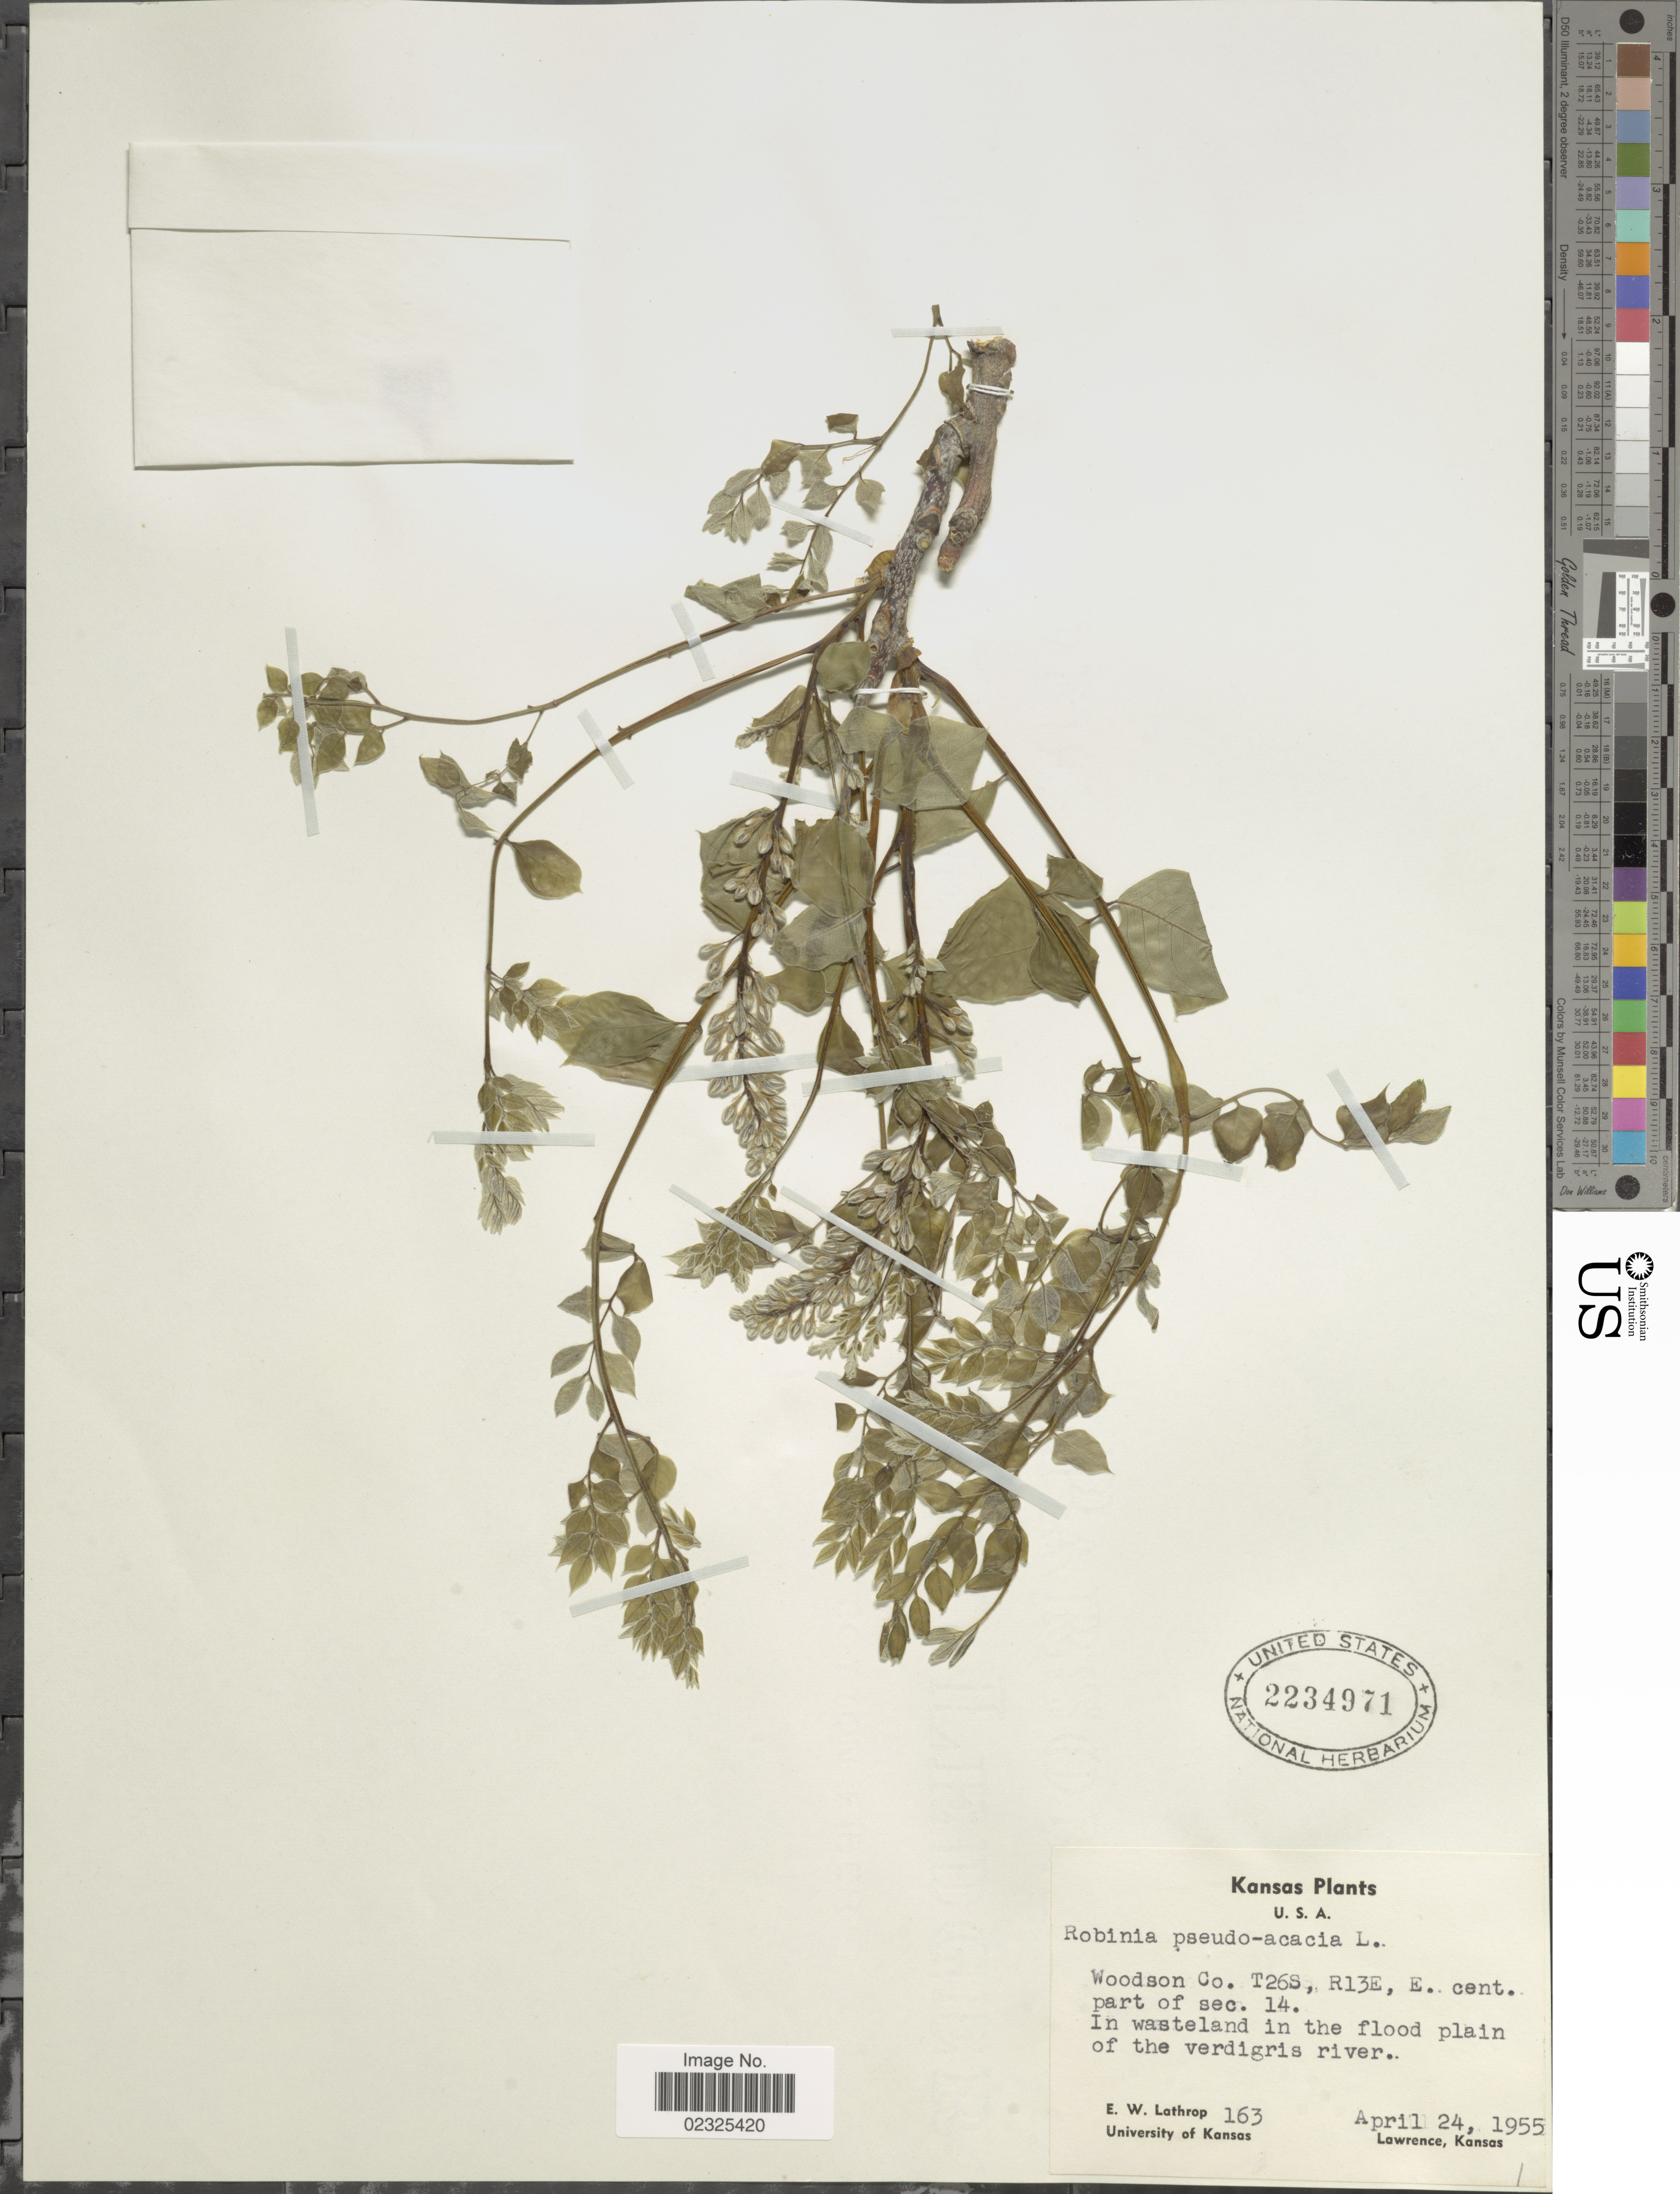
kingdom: Plantae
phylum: Tracheophyta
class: Magnoliopsida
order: Fabales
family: Fabaceae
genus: Robinia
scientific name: Robinia pseudoacacia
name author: L.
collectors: E. W. Lathrop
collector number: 163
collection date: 1955-04-24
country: United States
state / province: Kansas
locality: Woodson Co., T26S., R13E, E. cent. part of sec. 14, in wasteland in the flood plain of the verdigris river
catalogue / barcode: US 2234971